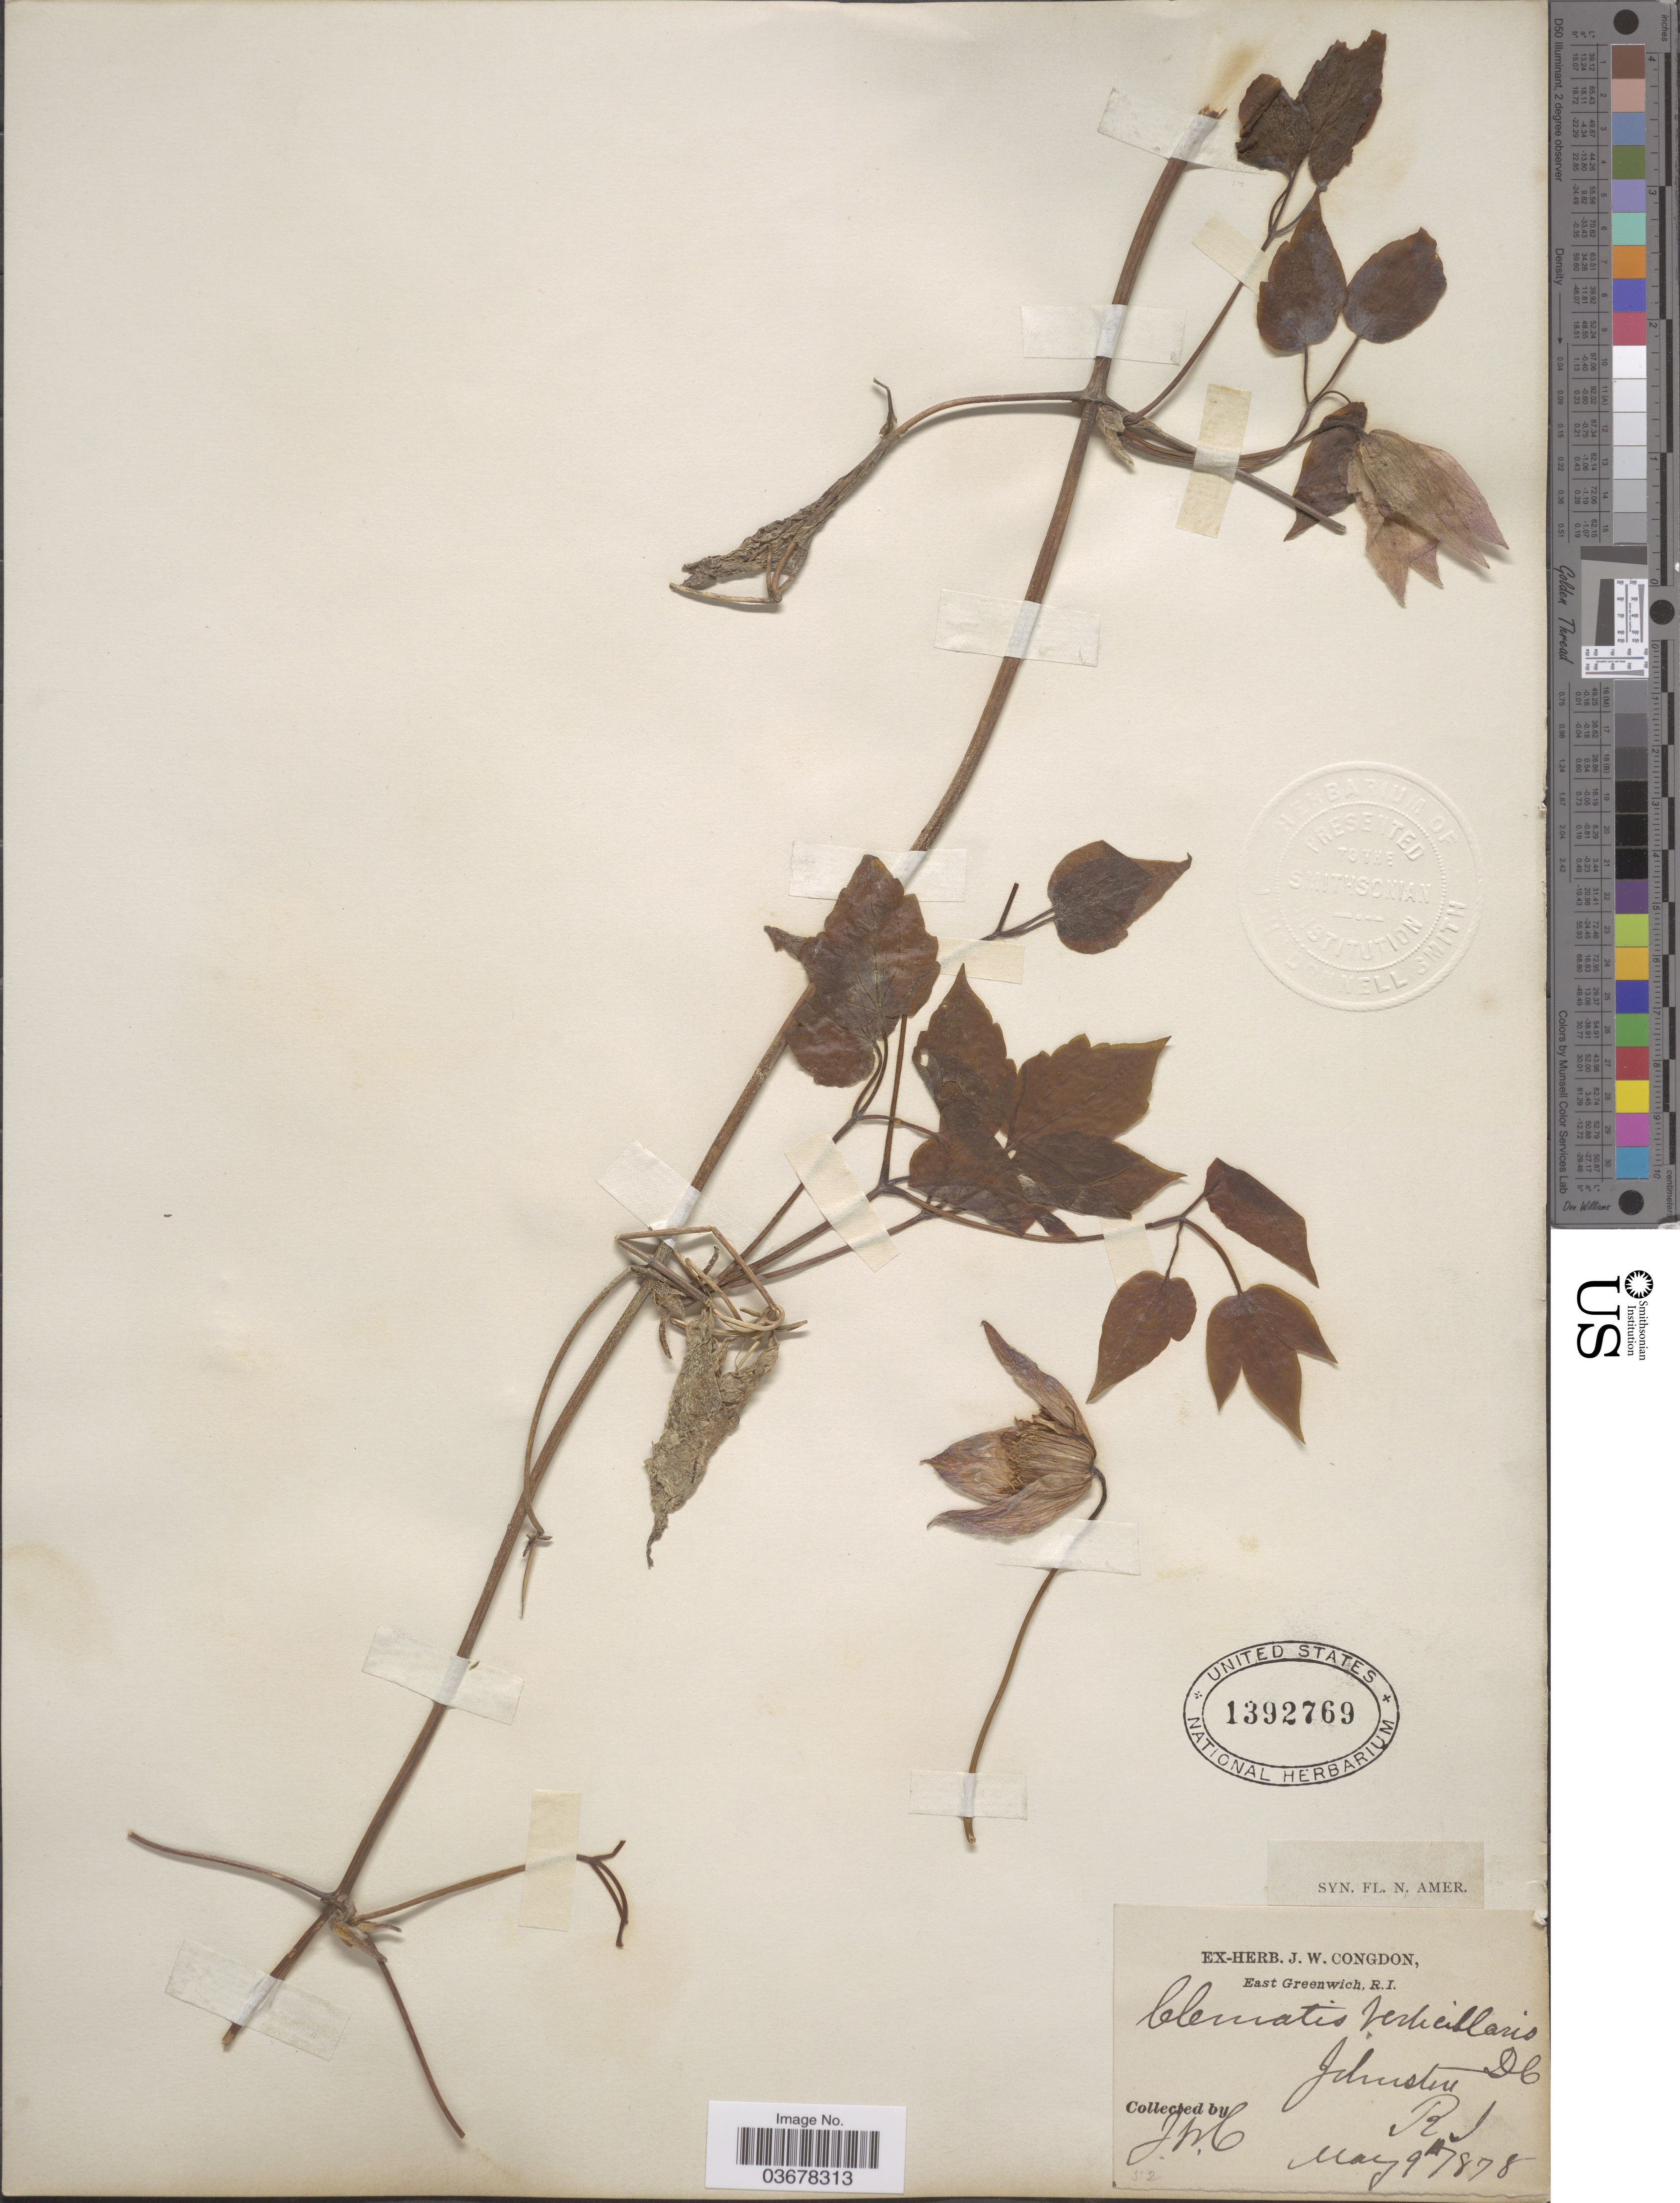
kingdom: Plantae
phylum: Tracheophyta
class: Magnoliopsida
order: Ranunculales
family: Ranunculaceae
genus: Clematis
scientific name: Clematis verticillaris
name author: DC.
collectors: J. W. Congdon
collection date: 1878-05-09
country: United States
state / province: Rhode Island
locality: Johnston.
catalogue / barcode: US 1392769